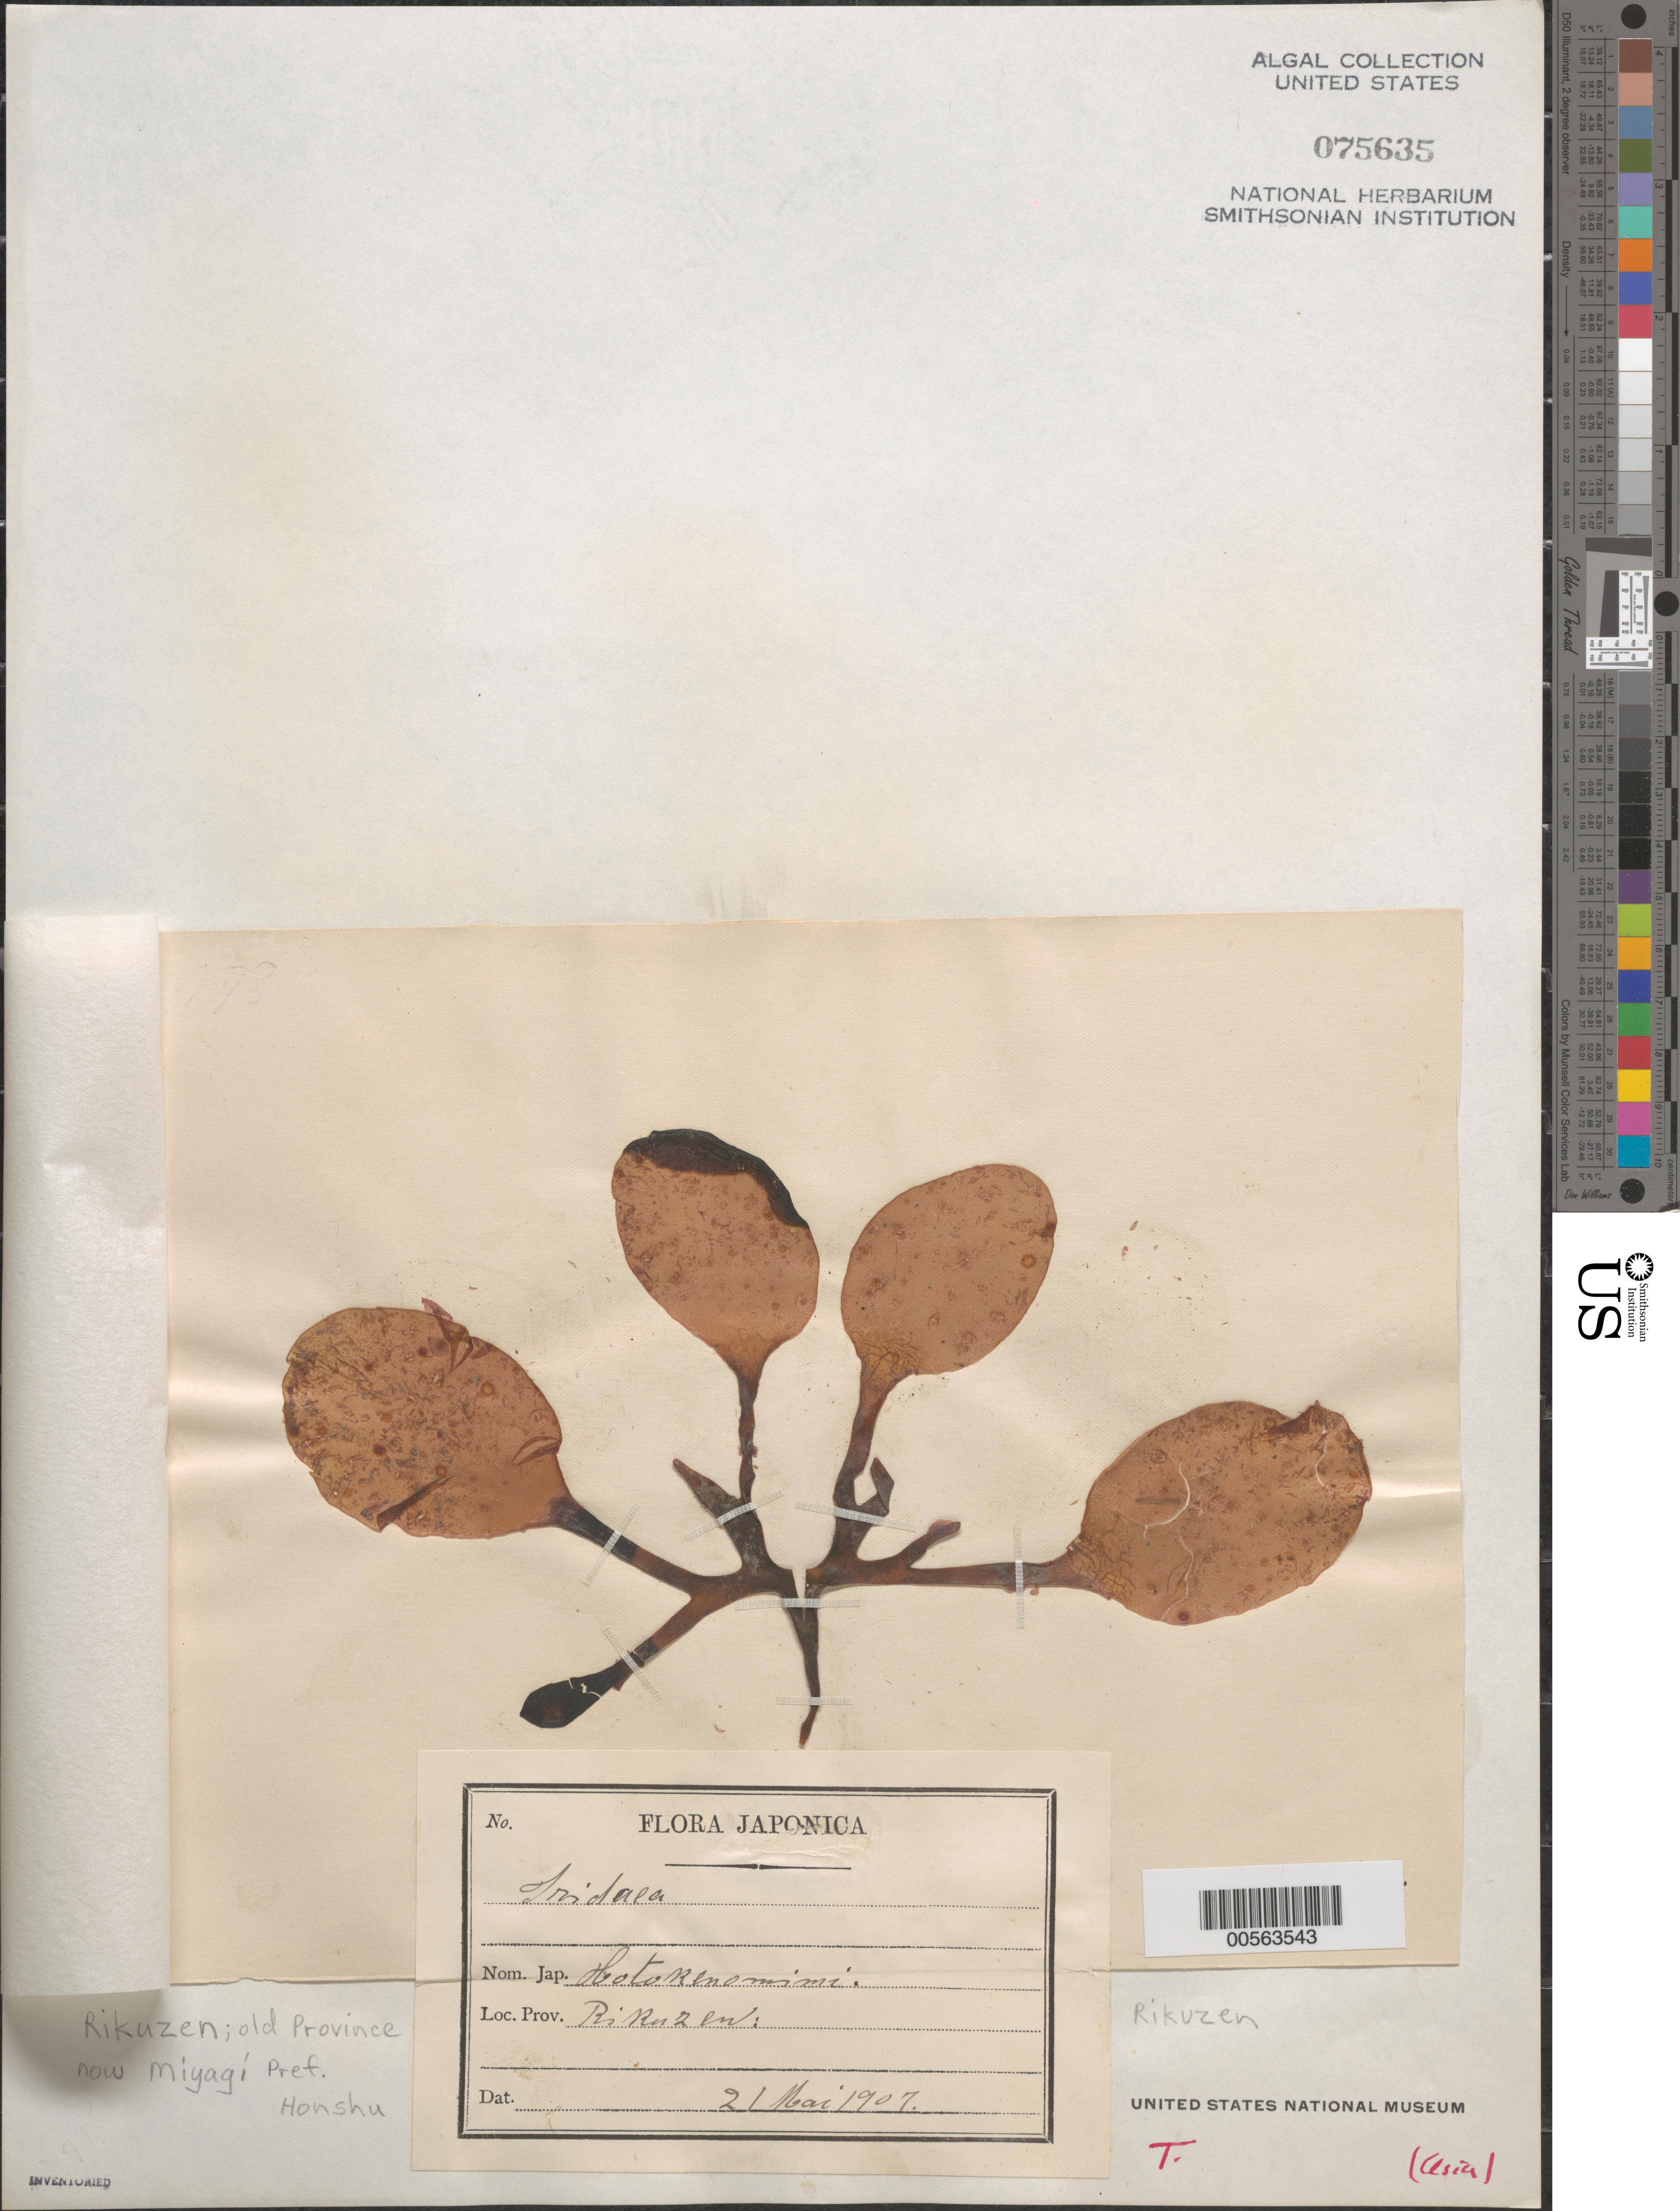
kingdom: Plantae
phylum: Rhodophyta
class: Florideophyceae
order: Gigartinales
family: Gigartinaceae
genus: Iridaea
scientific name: Iridaea sp.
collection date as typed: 21 May 1907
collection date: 1907-05-21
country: Japan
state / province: Miyagi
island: Honshu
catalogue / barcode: US 75635